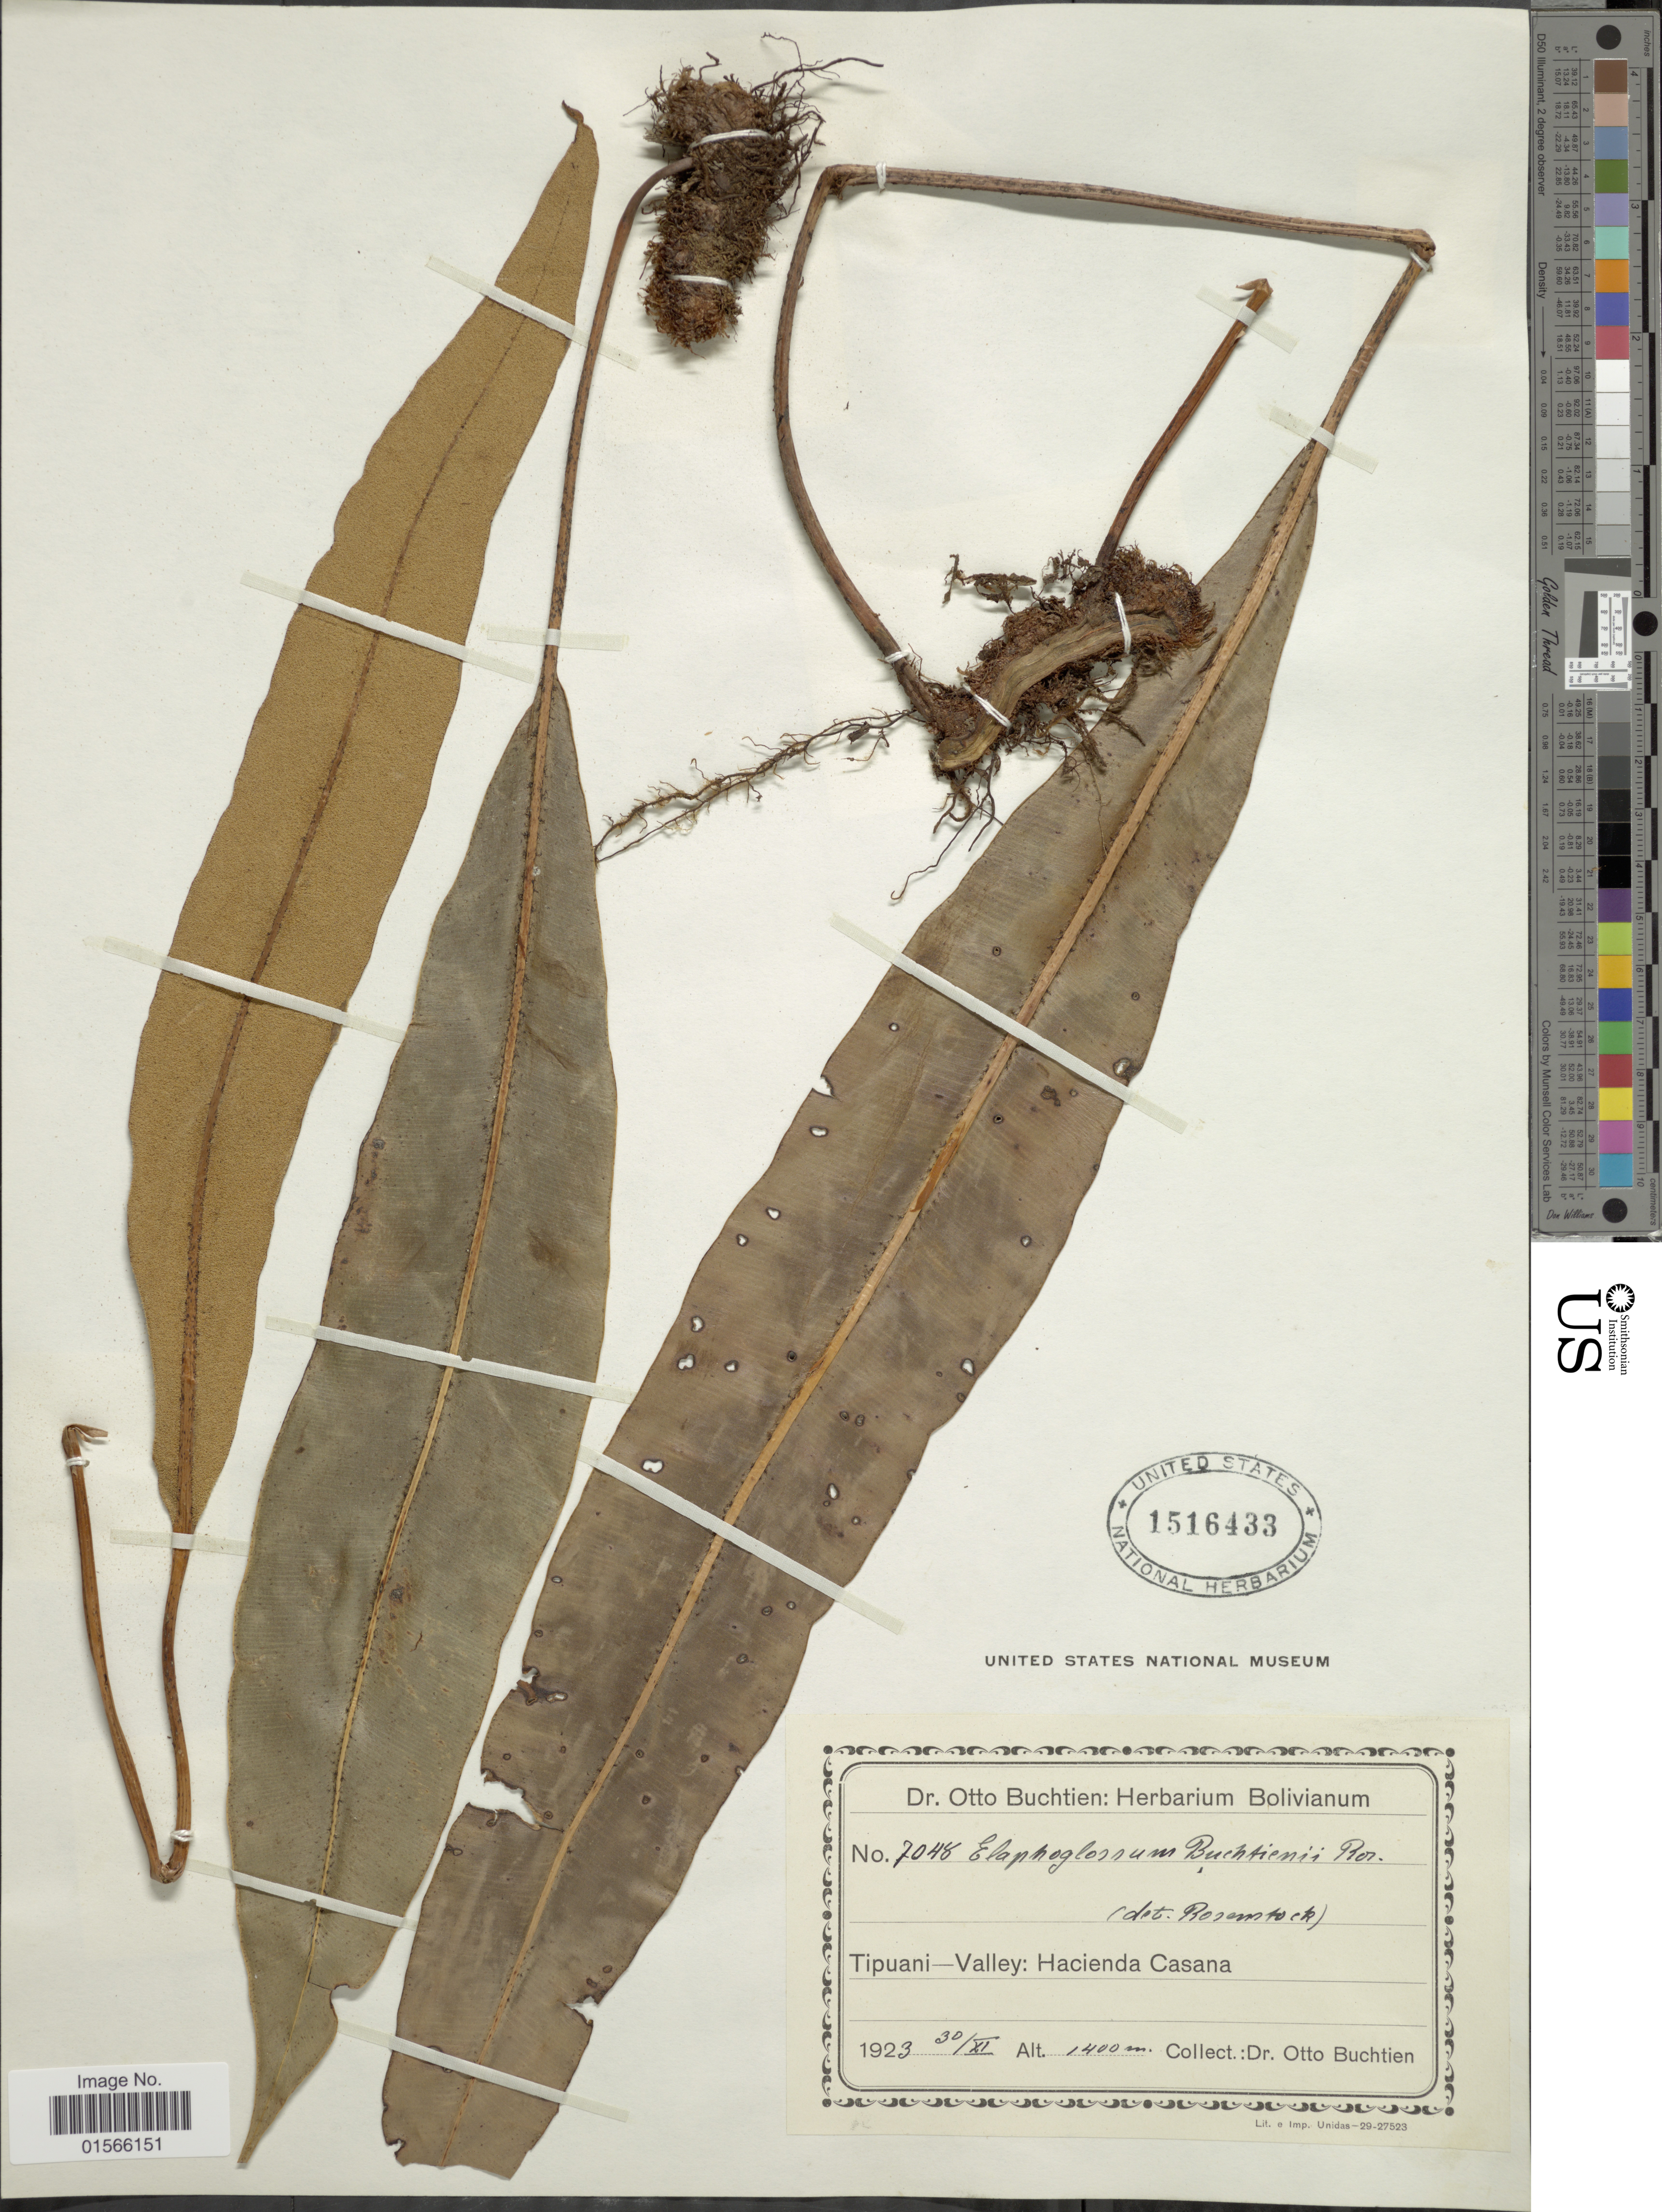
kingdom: Plantae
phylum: Tracheophyta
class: Polypodiopsida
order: Polypodiales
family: Dryopteridaceae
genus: Elaphoglossum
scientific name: Elaphoglossum buchtienii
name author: Rosenst.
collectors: O. Buchtien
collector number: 7048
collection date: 1923-11-30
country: Bolivia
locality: Tipuani - Valley: Hacienda Casana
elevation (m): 1400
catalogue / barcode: US 1516433